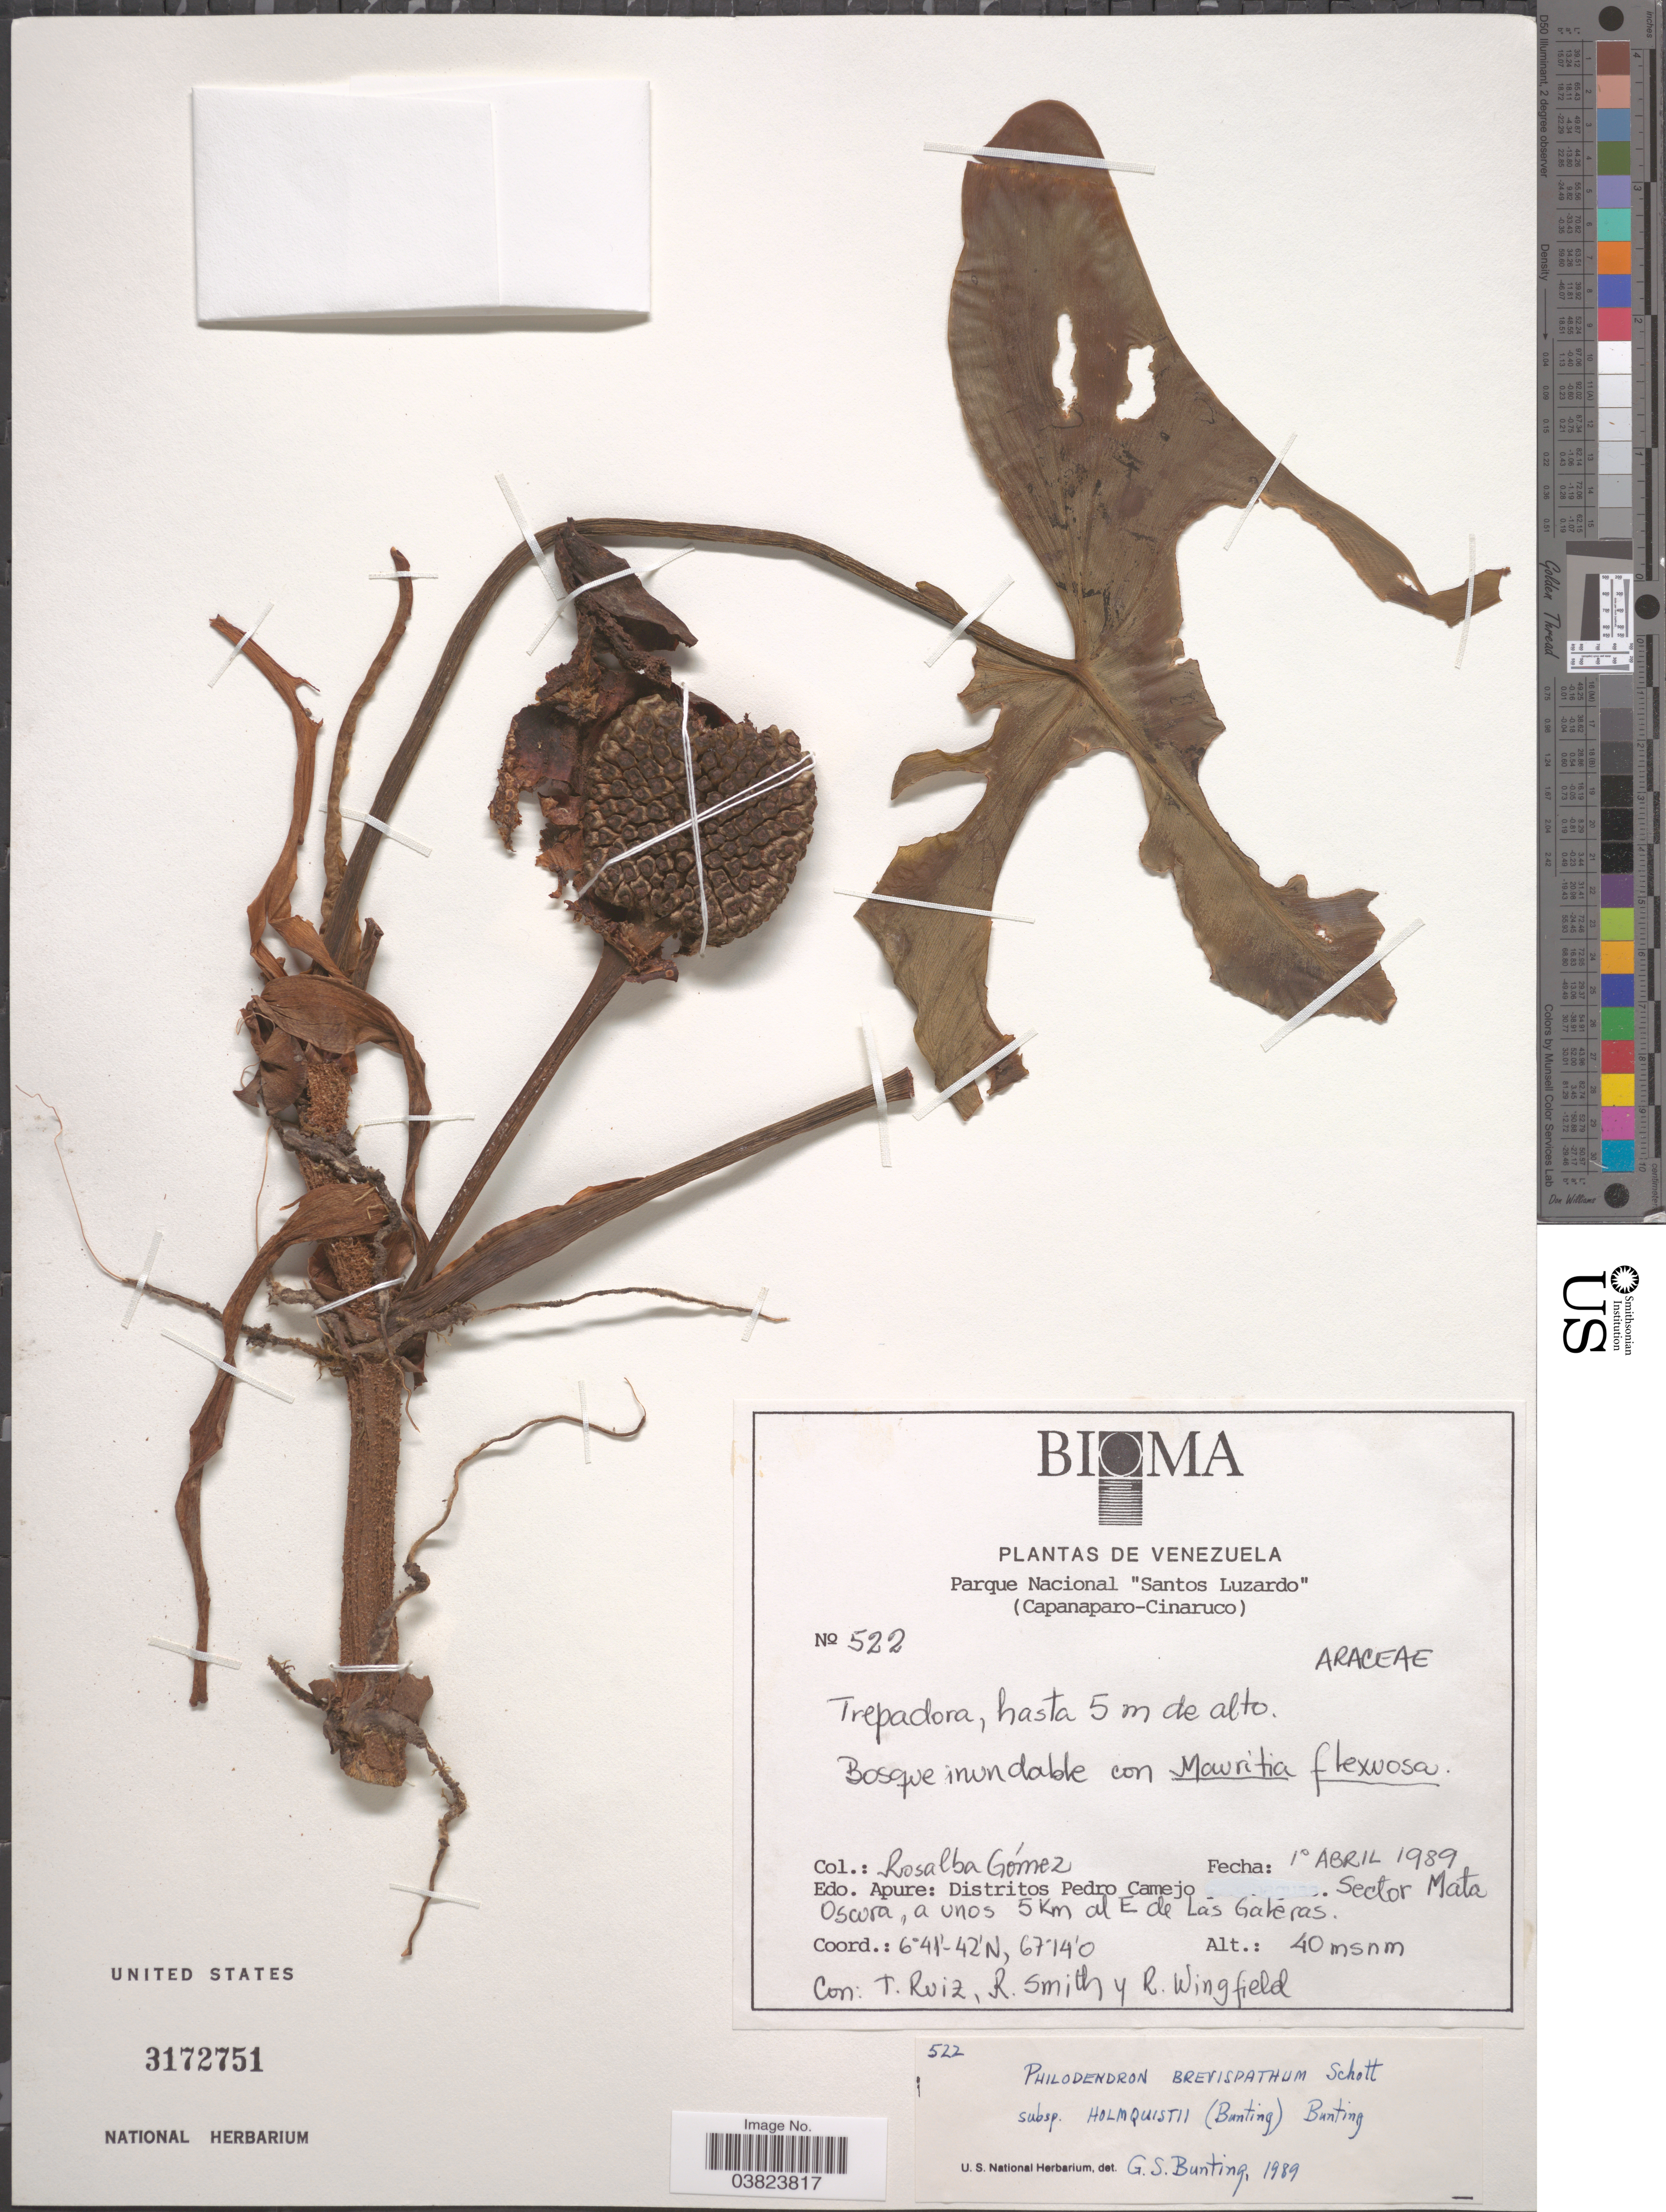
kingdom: Plantae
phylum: Tracheophyta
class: Liliopsida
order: Alismatales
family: Araceae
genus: Philodendron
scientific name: Philodendron brevispathum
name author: Schott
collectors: R. Gómez, T. Ruíz, R. Smith & R. Wingfield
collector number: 522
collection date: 1989-04-10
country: Venezuela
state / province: Apure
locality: Parque Nacional 'Santos Luzardo' (Capanaparo-Cinaruco). Edo. Apure: Distritos Pedro Camejo. Sector Mata Oswra, a unos 5 Km al E de Las Galeras.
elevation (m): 40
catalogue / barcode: US 3172751